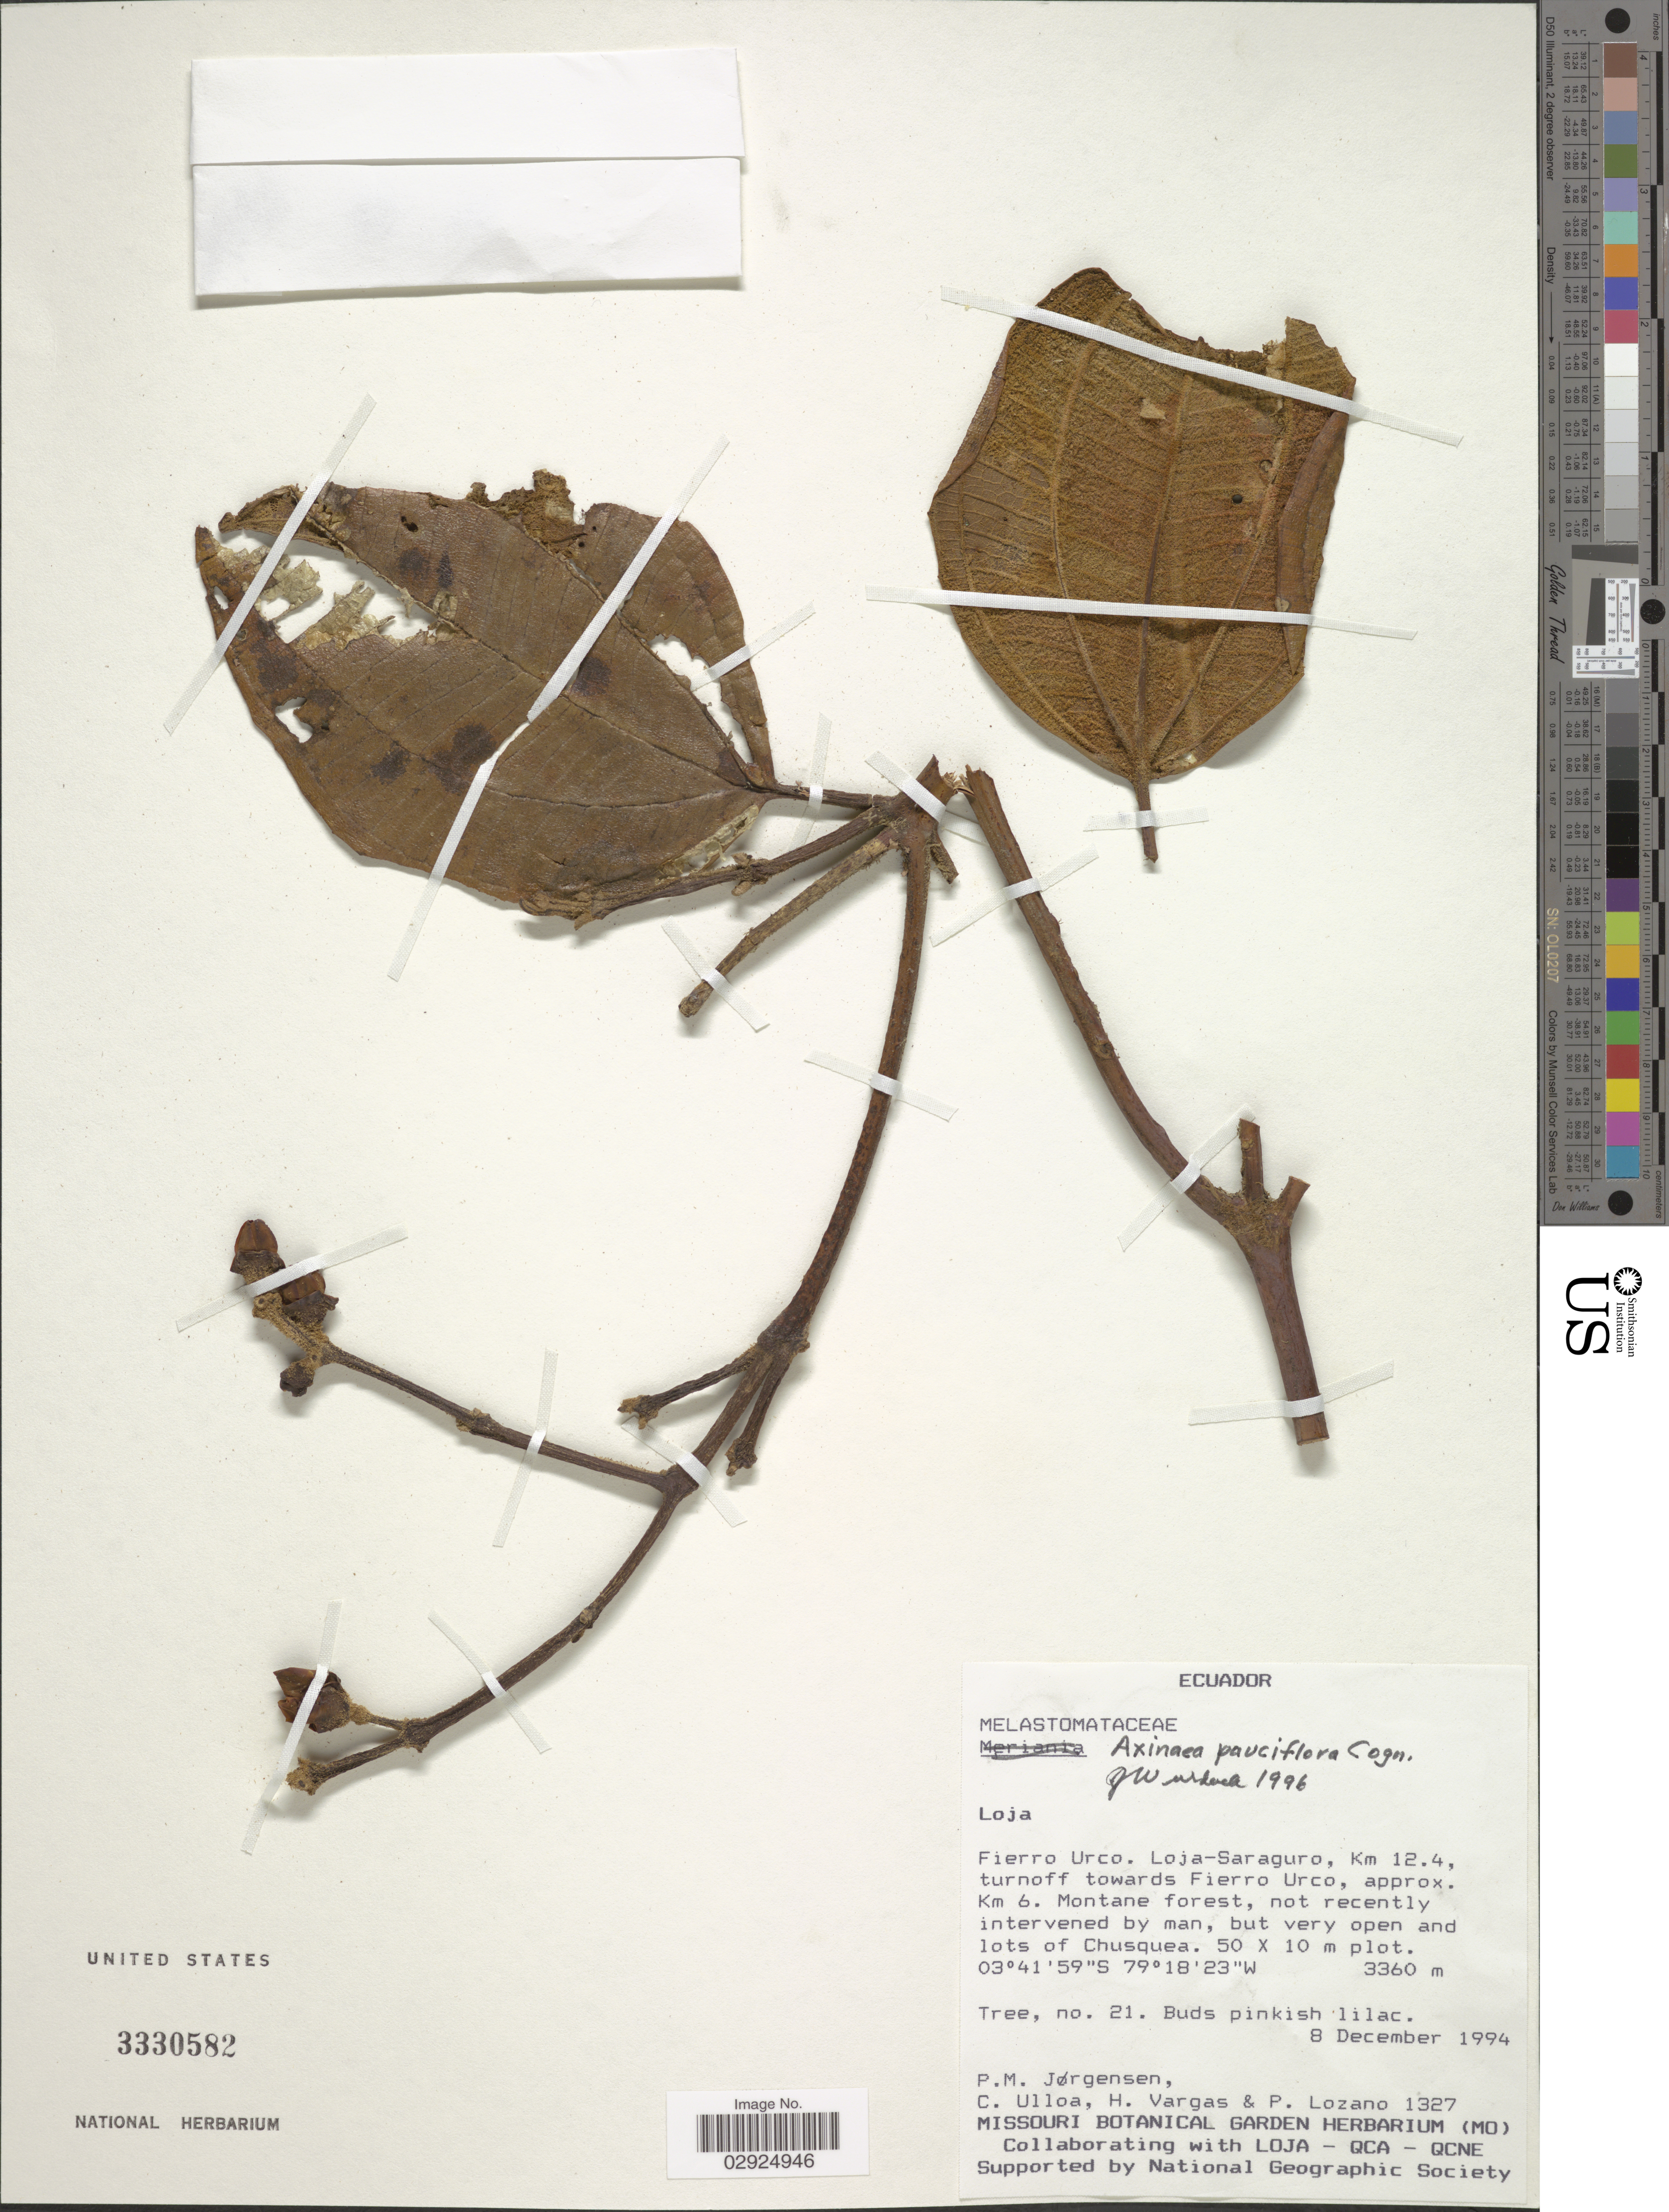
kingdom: Plantae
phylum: Tracheophyta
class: Magnoliopsida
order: Myrtales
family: Melastomataceae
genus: Axinaea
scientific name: Axinaea pauciflora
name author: Cogn.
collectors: P. Jørgensen, C. Ulloa, H. Vargas & P. Lozano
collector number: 1327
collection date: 1994-12-08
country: Ecuador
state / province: Loja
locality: Fierro Urco, Loja-Saraguro, Km 12.4, turnoff towards Fierro Urco, approx. Km. 6, Montane forest.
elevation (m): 3360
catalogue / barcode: US 3330582